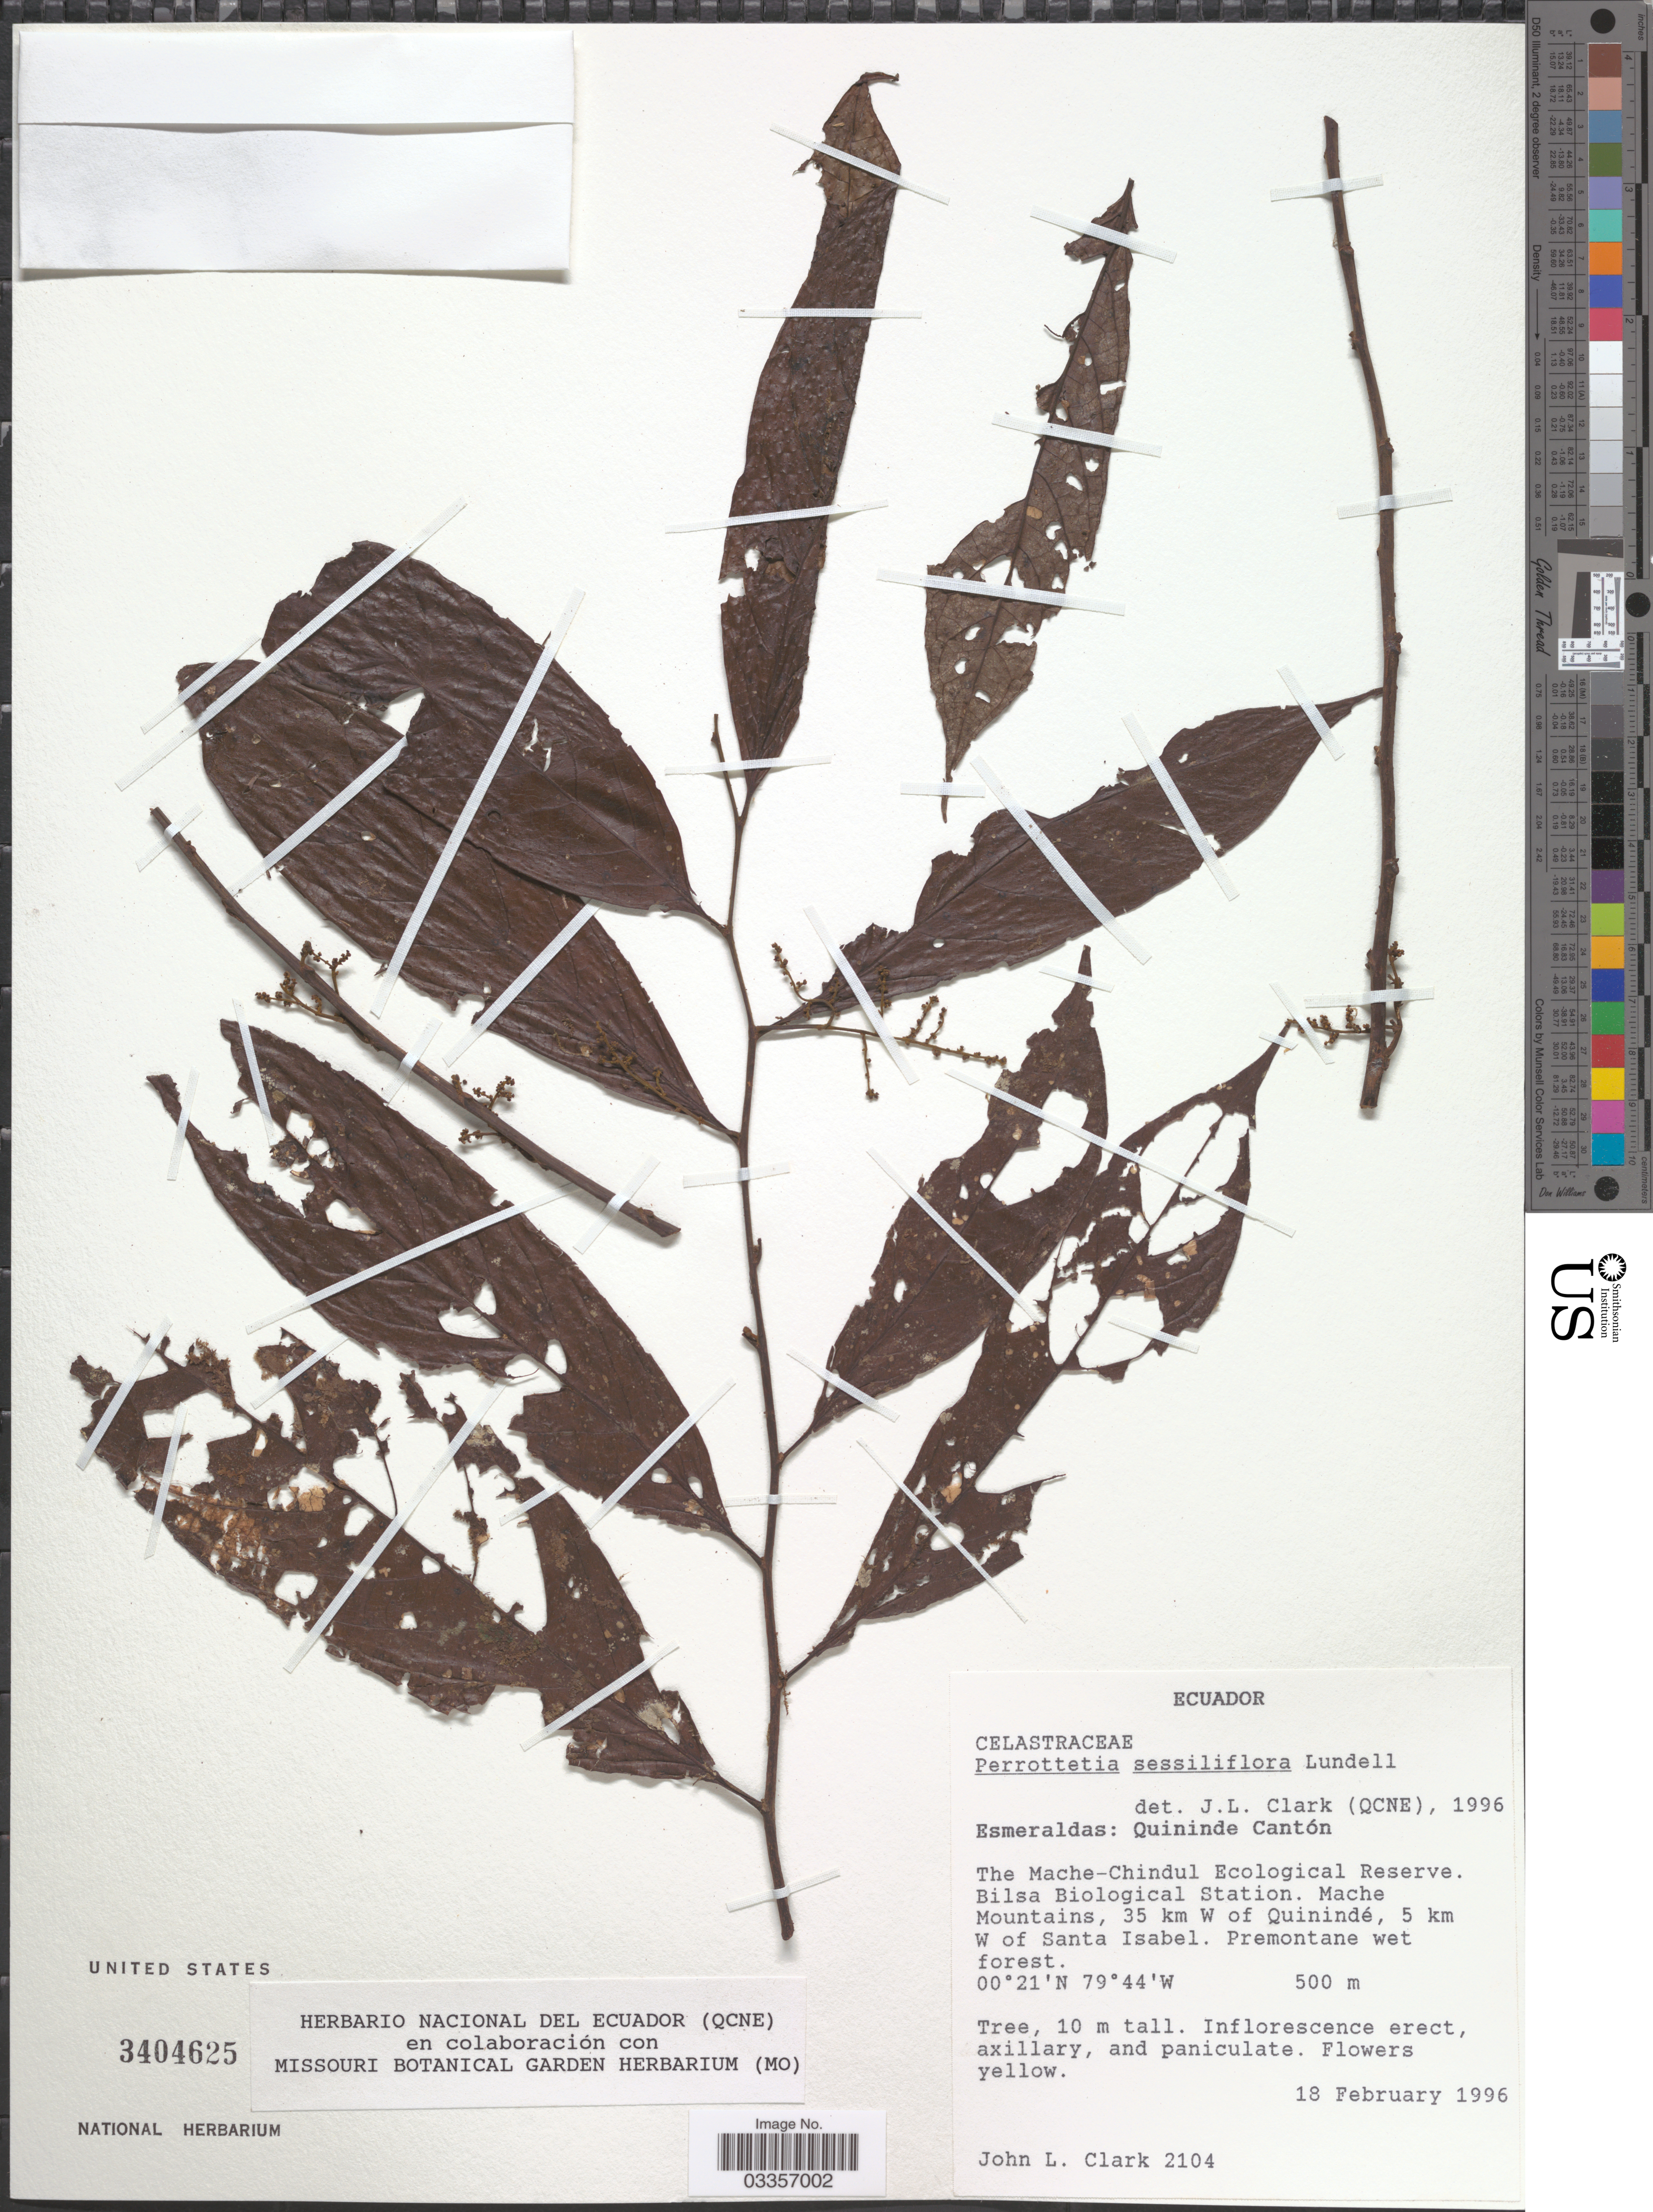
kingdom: Plantae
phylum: Tracheophyta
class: Magnoliopsida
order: Huerteales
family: Dipentodontaceae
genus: Perrottetia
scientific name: Perrottetia sessiliflora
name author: Lundell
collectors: J. L. Clark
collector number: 2104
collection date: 1996-02-18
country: Ecuador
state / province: Esmeraldas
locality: Quininde Cantón. The Mache-Chindul Ecological Reserve. Bilsa Biological Station. Mache Mountains, 35 km W of Quinindé, 5 km W of Santa Isabel.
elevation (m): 500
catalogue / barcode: US 3404625